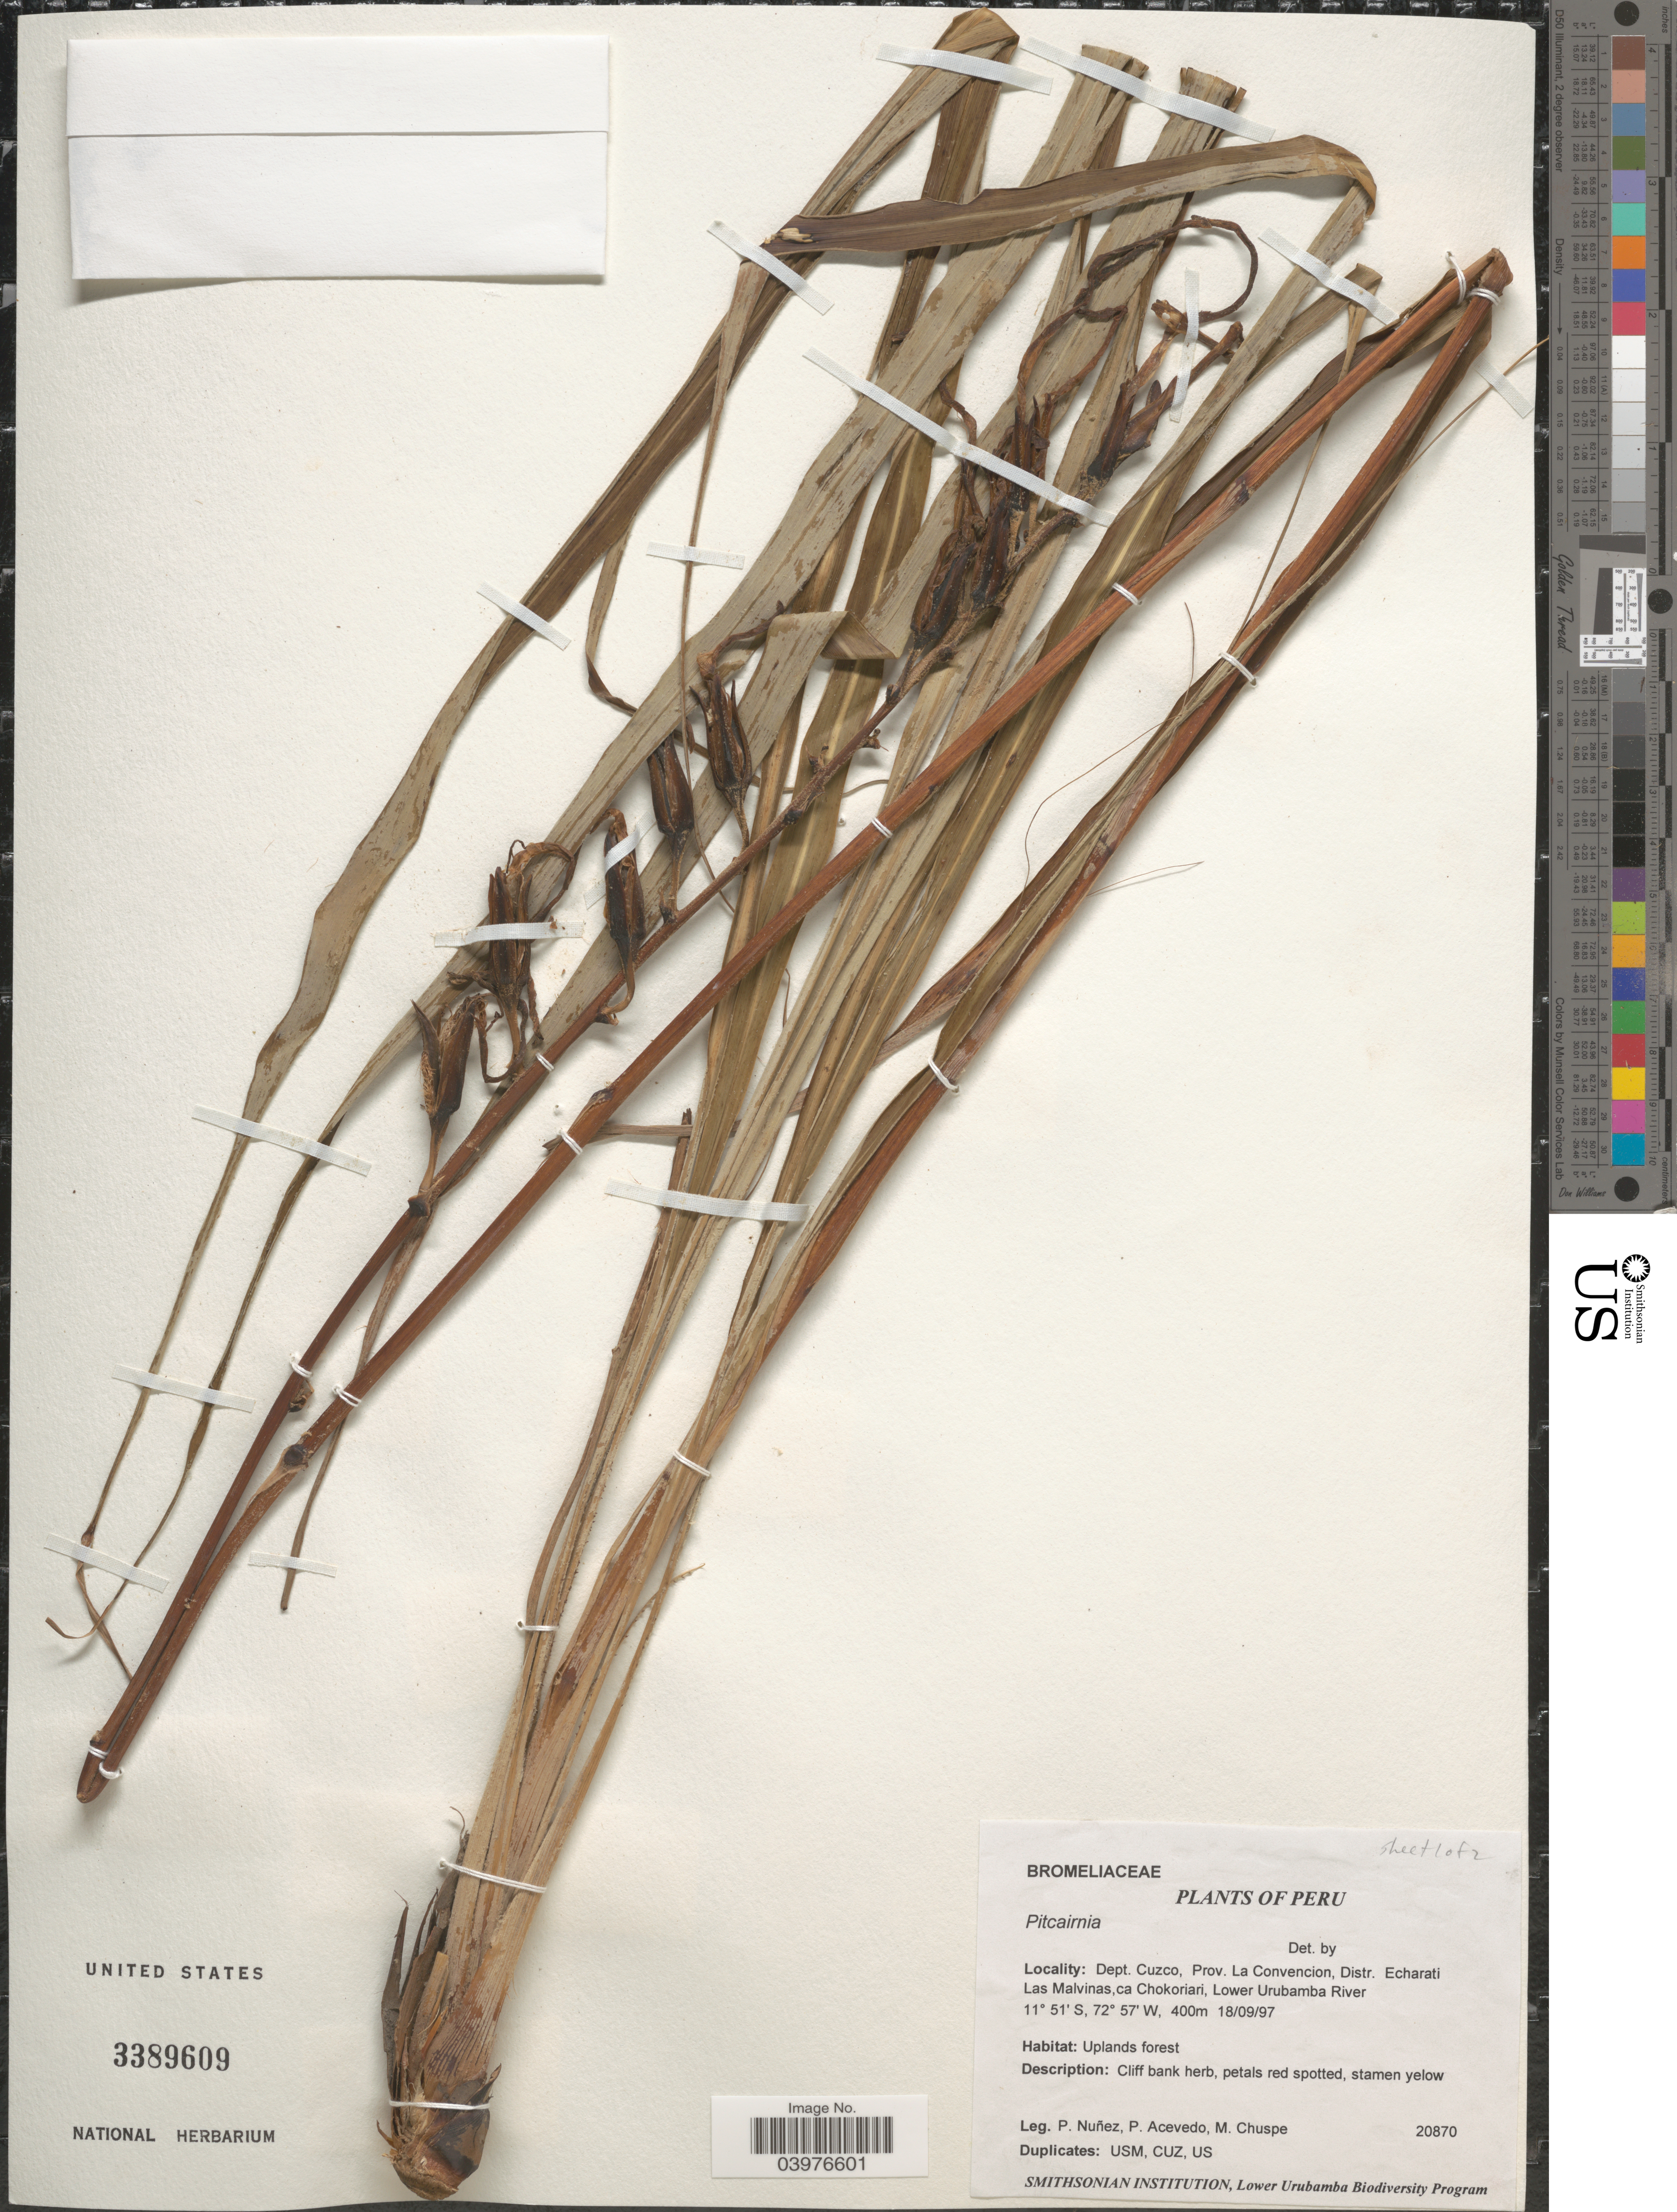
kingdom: Plantae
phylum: Tracheophyta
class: Liliopsida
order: Poales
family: Bromeliaceae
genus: Pitcairnia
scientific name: Pitcairnia sp.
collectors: P. Nuñez V., P. Acevedo-Rodr. & M. Chuspe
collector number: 20870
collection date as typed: Transcribed d/m/y: 18/9/97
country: Peru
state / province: Cusco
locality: Dept. Cuzco, Prov. La Convencion, Distr. Echarati. Las Malvinas, ca Chokoriari, Lower Urubamba River.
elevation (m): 400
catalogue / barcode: US 3389609